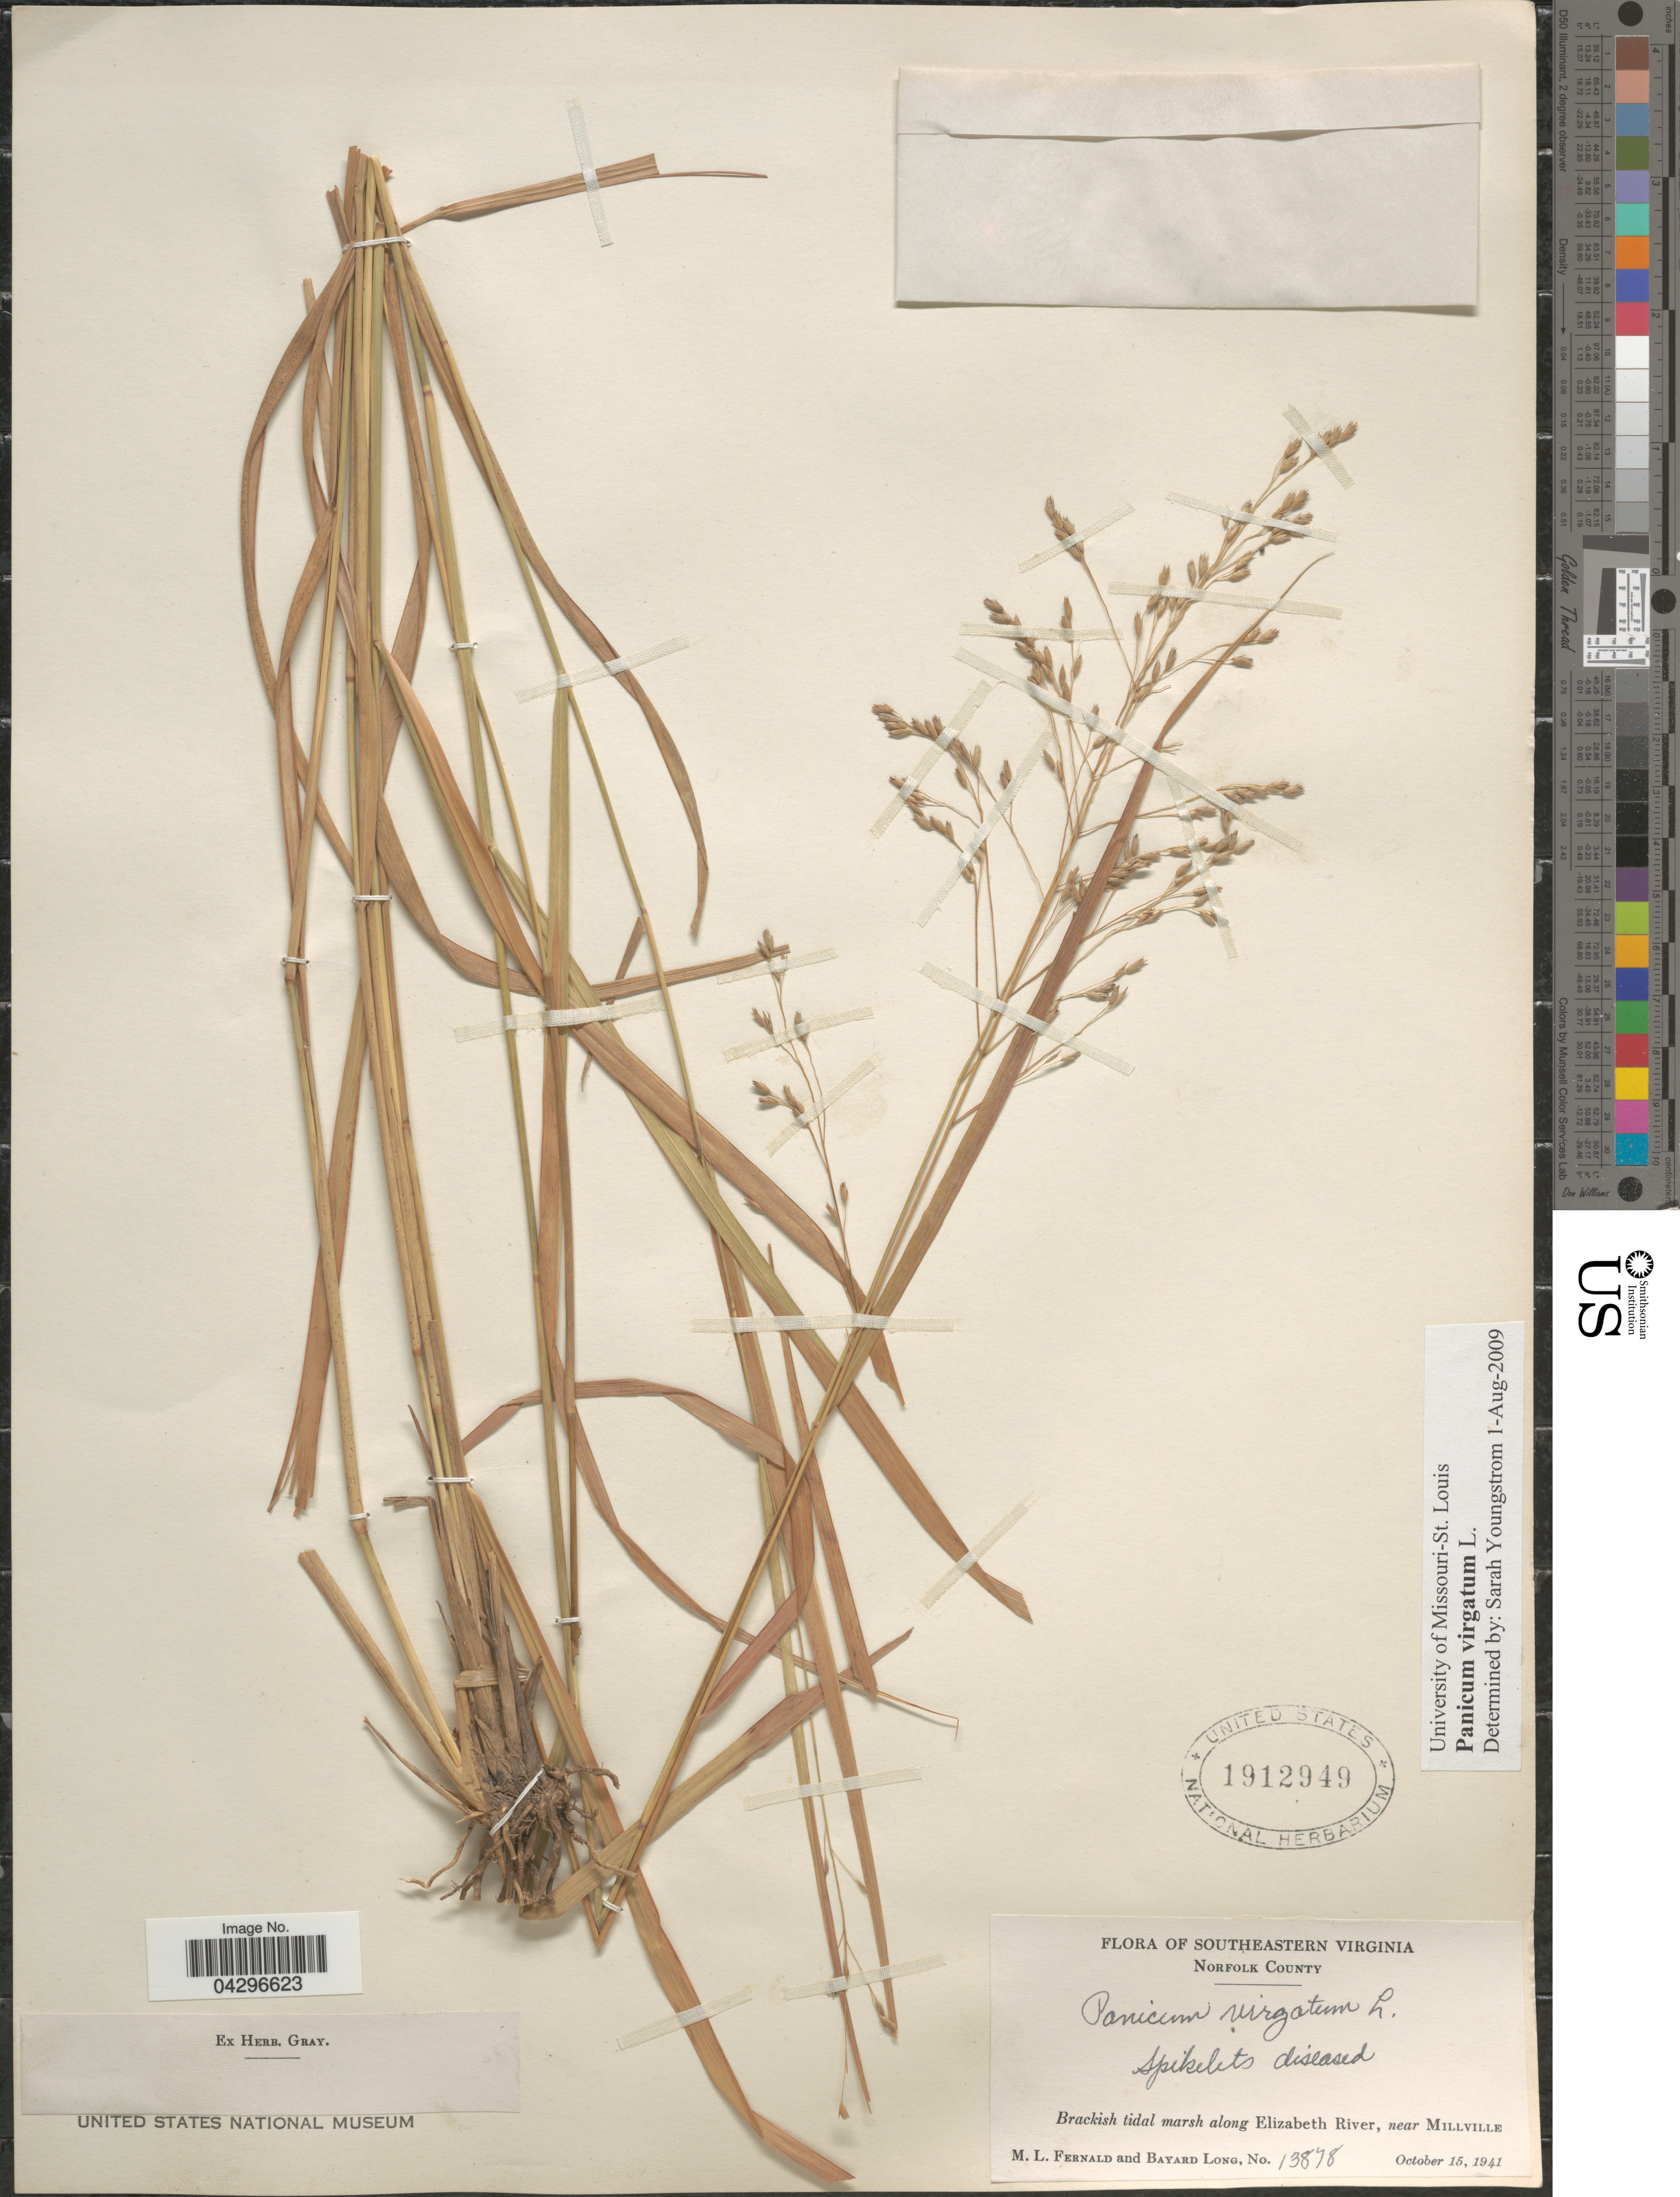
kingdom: Plantae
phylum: Tracheophyta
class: Liliopsida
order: Poales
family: Poaceae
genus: Panicum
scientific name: Panicum virgatum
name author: L.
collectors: M. L. Fernald & B. Long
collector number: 13878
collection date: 1941-10-15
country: United States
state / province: Virginia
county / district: City of Norfolk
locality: Southeastern Virginia. Norfolk County. Brackish tidal marsh along Elizabeth River, near Millville.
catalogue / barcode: US 1912949